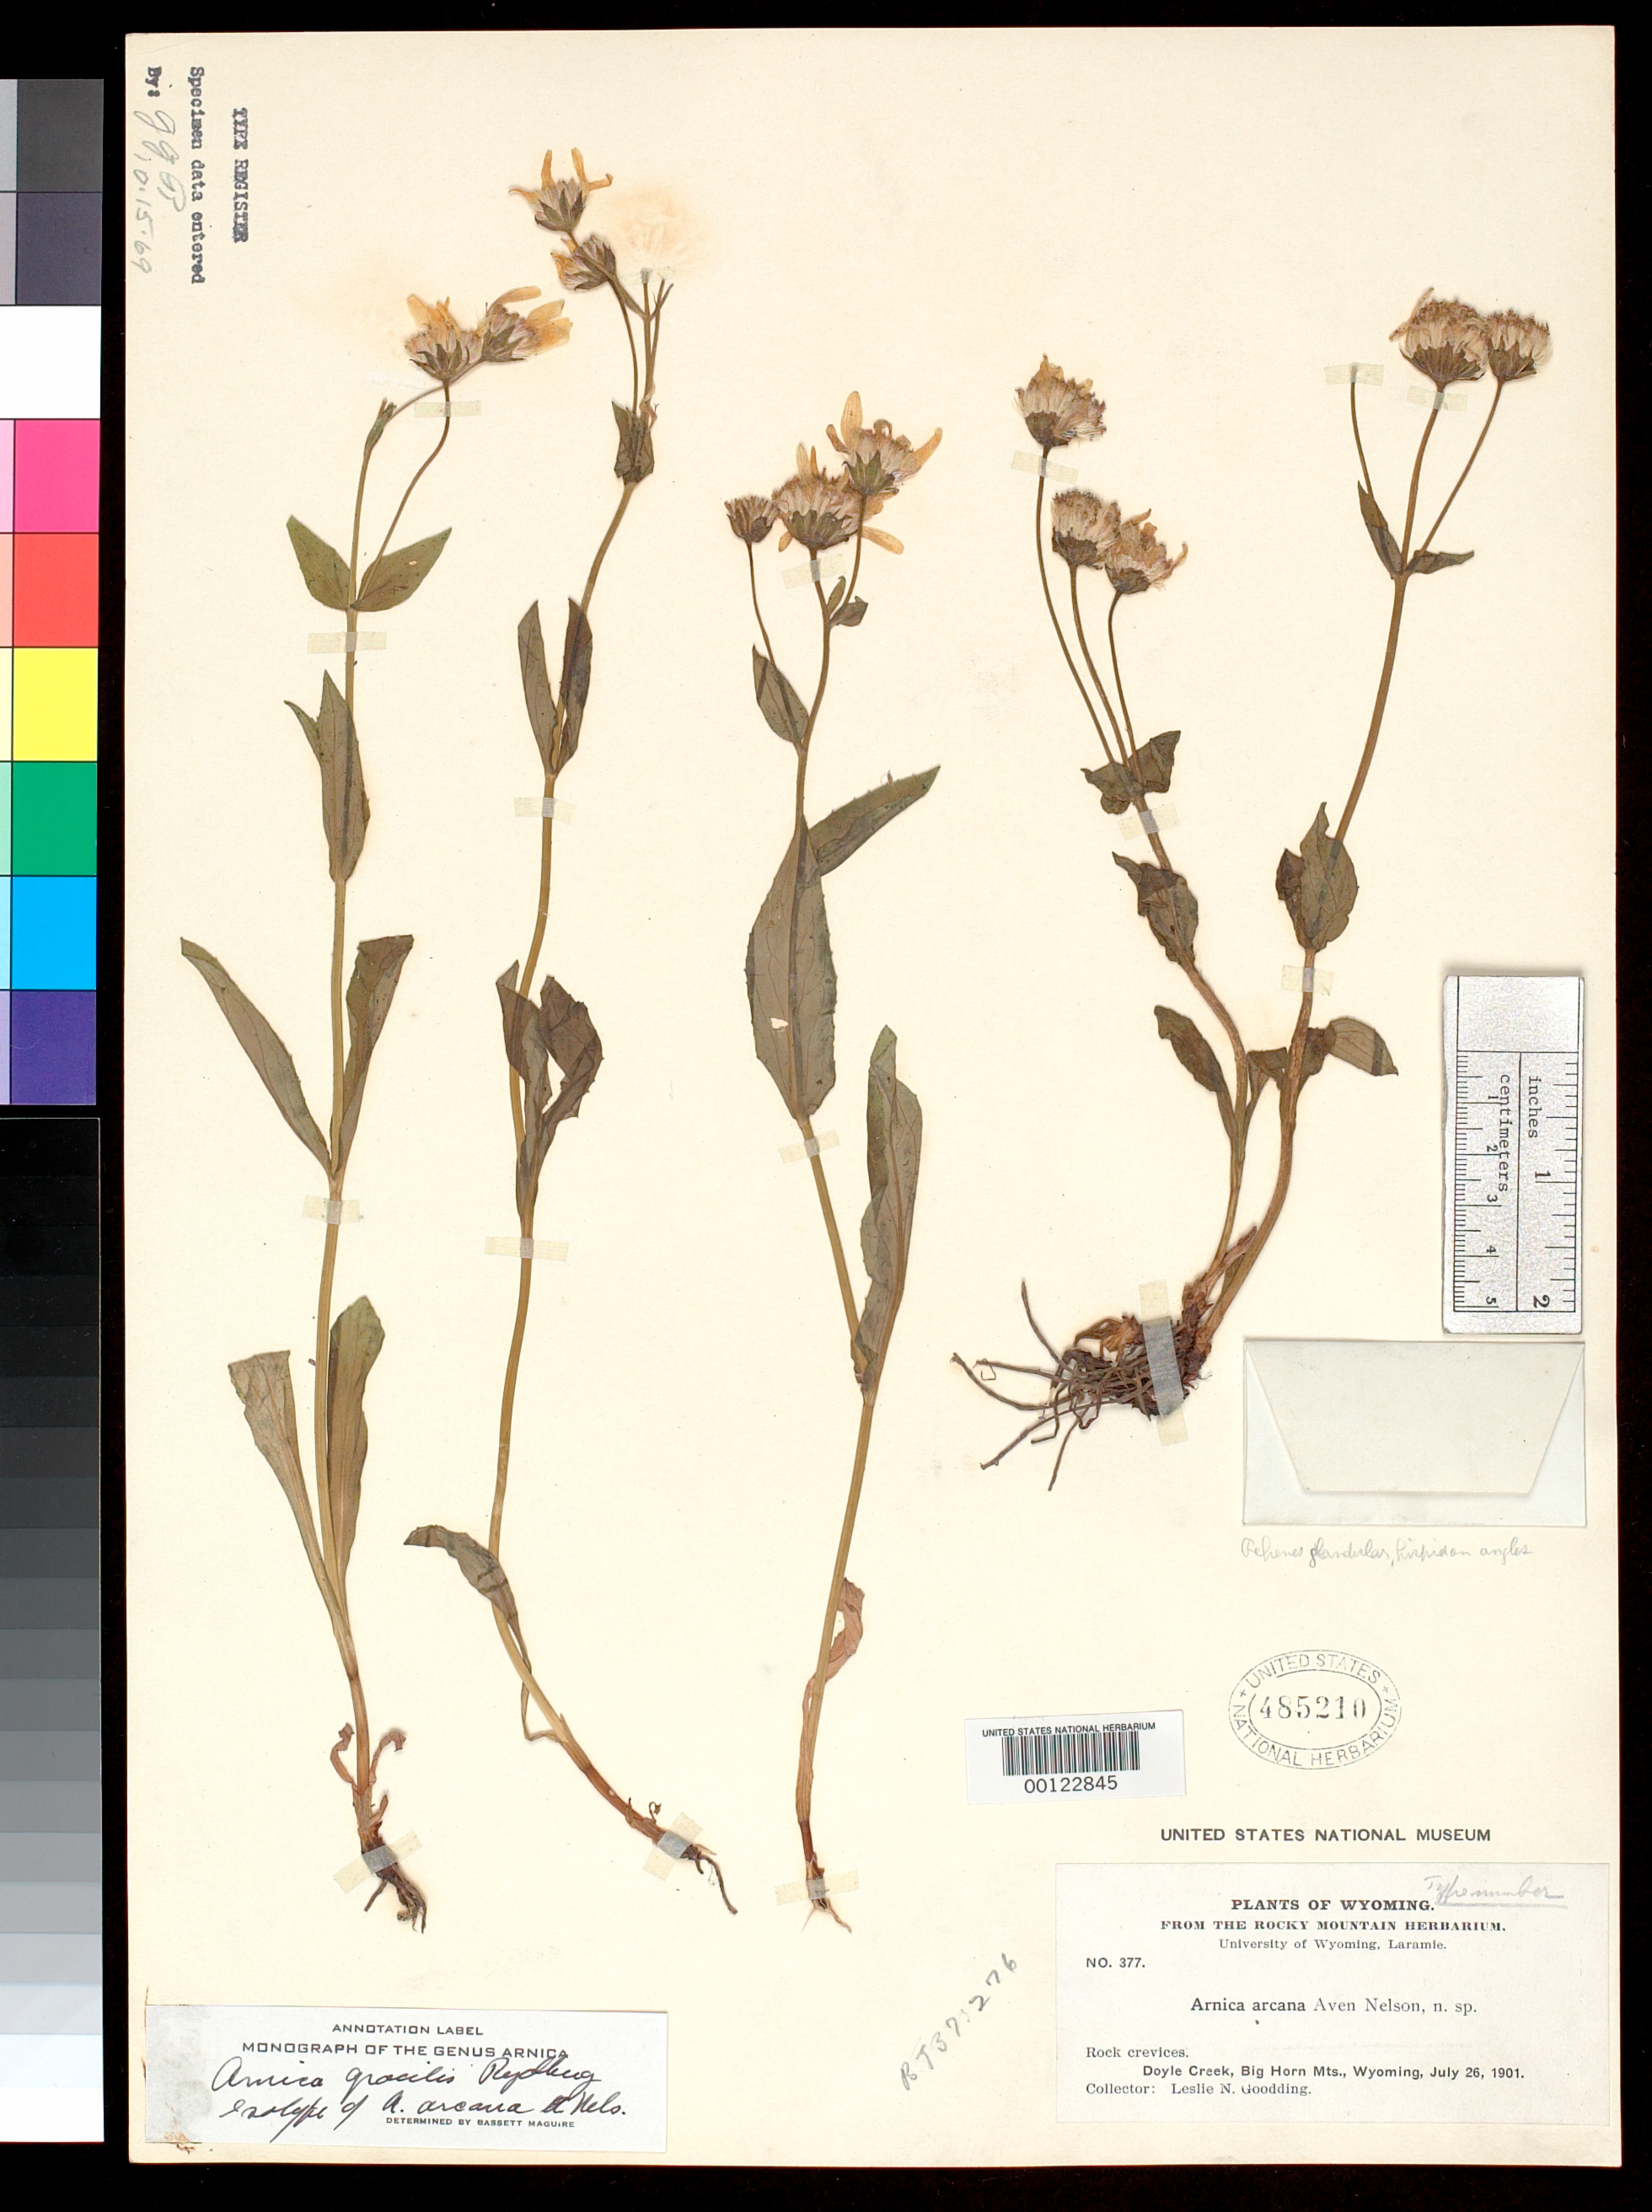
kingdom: Plantae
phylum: Tracheophyta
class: Magnoliopsida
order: Asterales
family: Asteraceae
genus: Arnica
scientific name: Arnica arcana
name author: A. Nelson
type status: Isotype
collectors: L. N. Goodding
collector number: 377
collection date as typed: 26 Jul 1901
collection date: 1901-07-26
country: United States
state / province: Wyoming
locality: Big Horn Mountains, Doyle Creek.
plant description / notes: Protologue cites collection date as 26 July 1902, apparently in error. Collection date on this specimen is 26 July 1901; duplicates at MO & NY are likewise dated 1901.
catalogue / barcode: US 485210